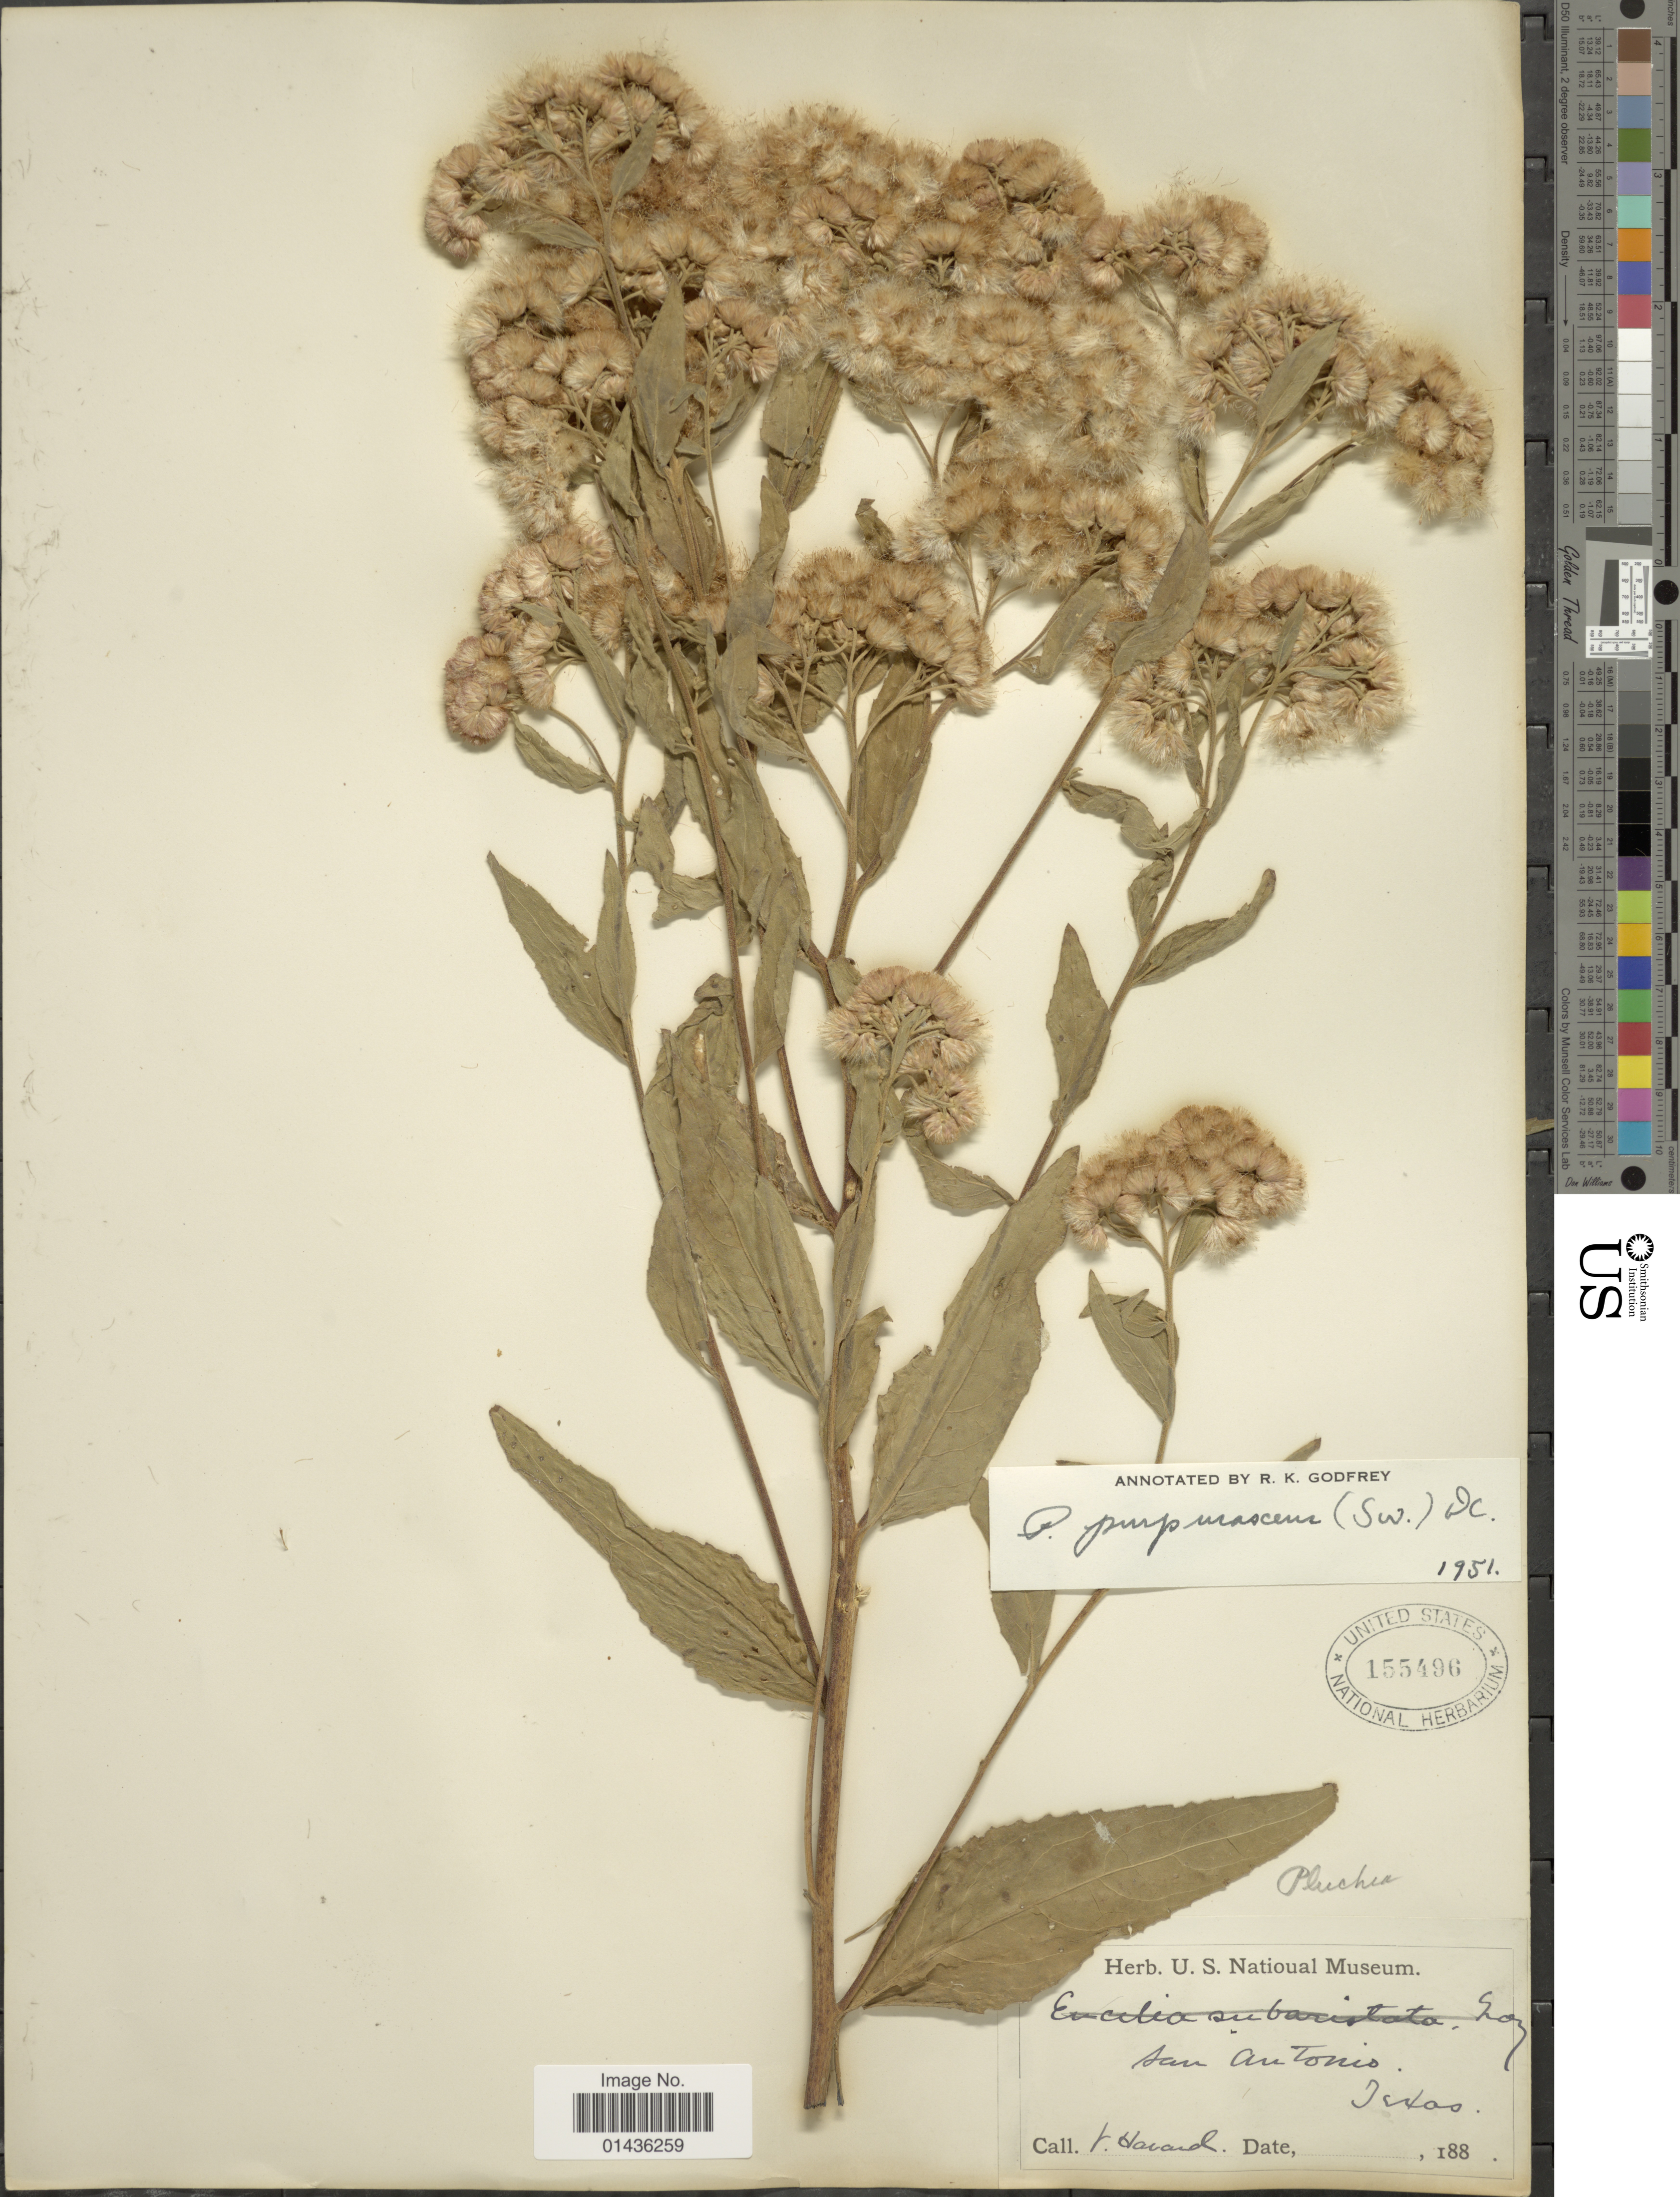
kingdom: Plantae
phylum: Tracheophyta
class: Magnoliopsida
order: Asterales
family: Asteraceae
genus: Pluchea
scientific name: Pluchea odorata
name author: (L.) Cass.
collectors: V. Havard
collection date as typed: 188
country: United States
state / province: Texas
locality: San Antonio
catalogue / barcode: US 155496